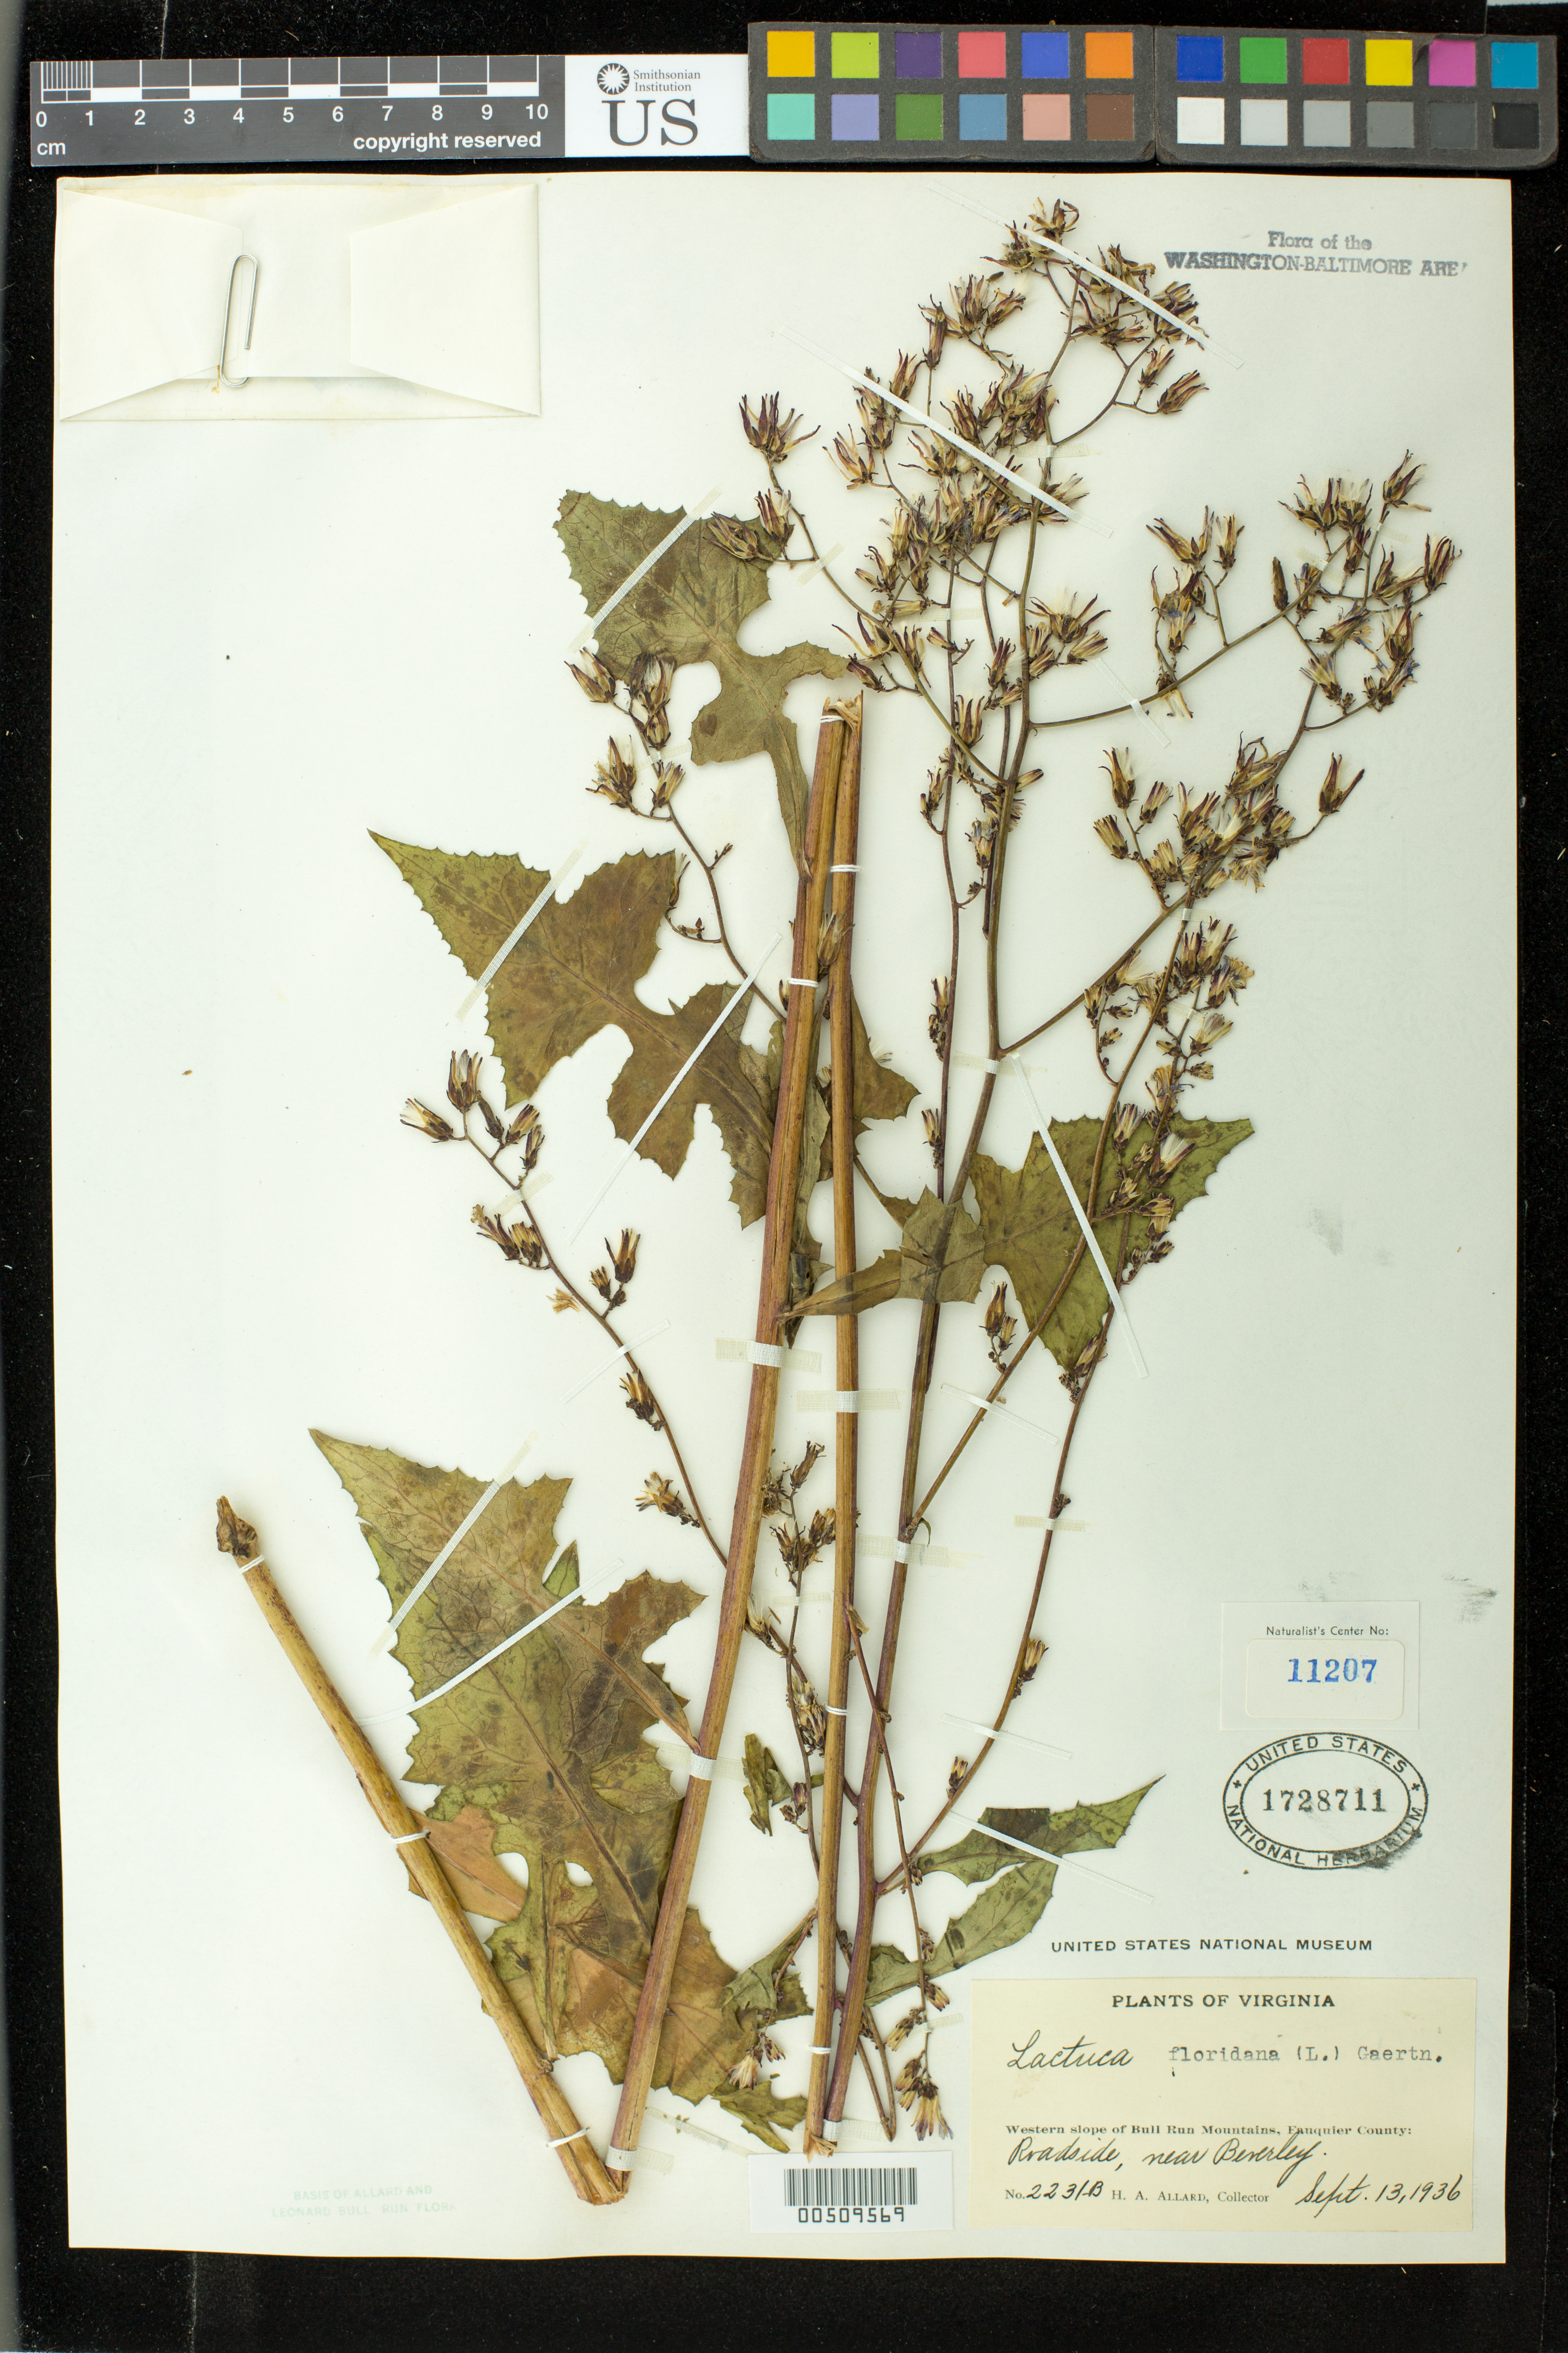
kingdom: Plantae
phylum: Tracheophyta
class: Magnoliopsida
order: Asterales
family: Asteraceae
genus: Lactuca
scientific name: Lactuca floridana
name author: (L.) Gaertn.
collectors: H. A. Allard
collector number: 2231B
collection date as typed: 13 Sep 1936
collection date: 1936-09-13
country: United States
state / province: Virginia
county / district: Prince William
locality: Bull Run Mts., near Beverley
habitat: roadside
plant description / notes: Specimens returned from Naturalist Center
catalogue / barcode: US 1728711